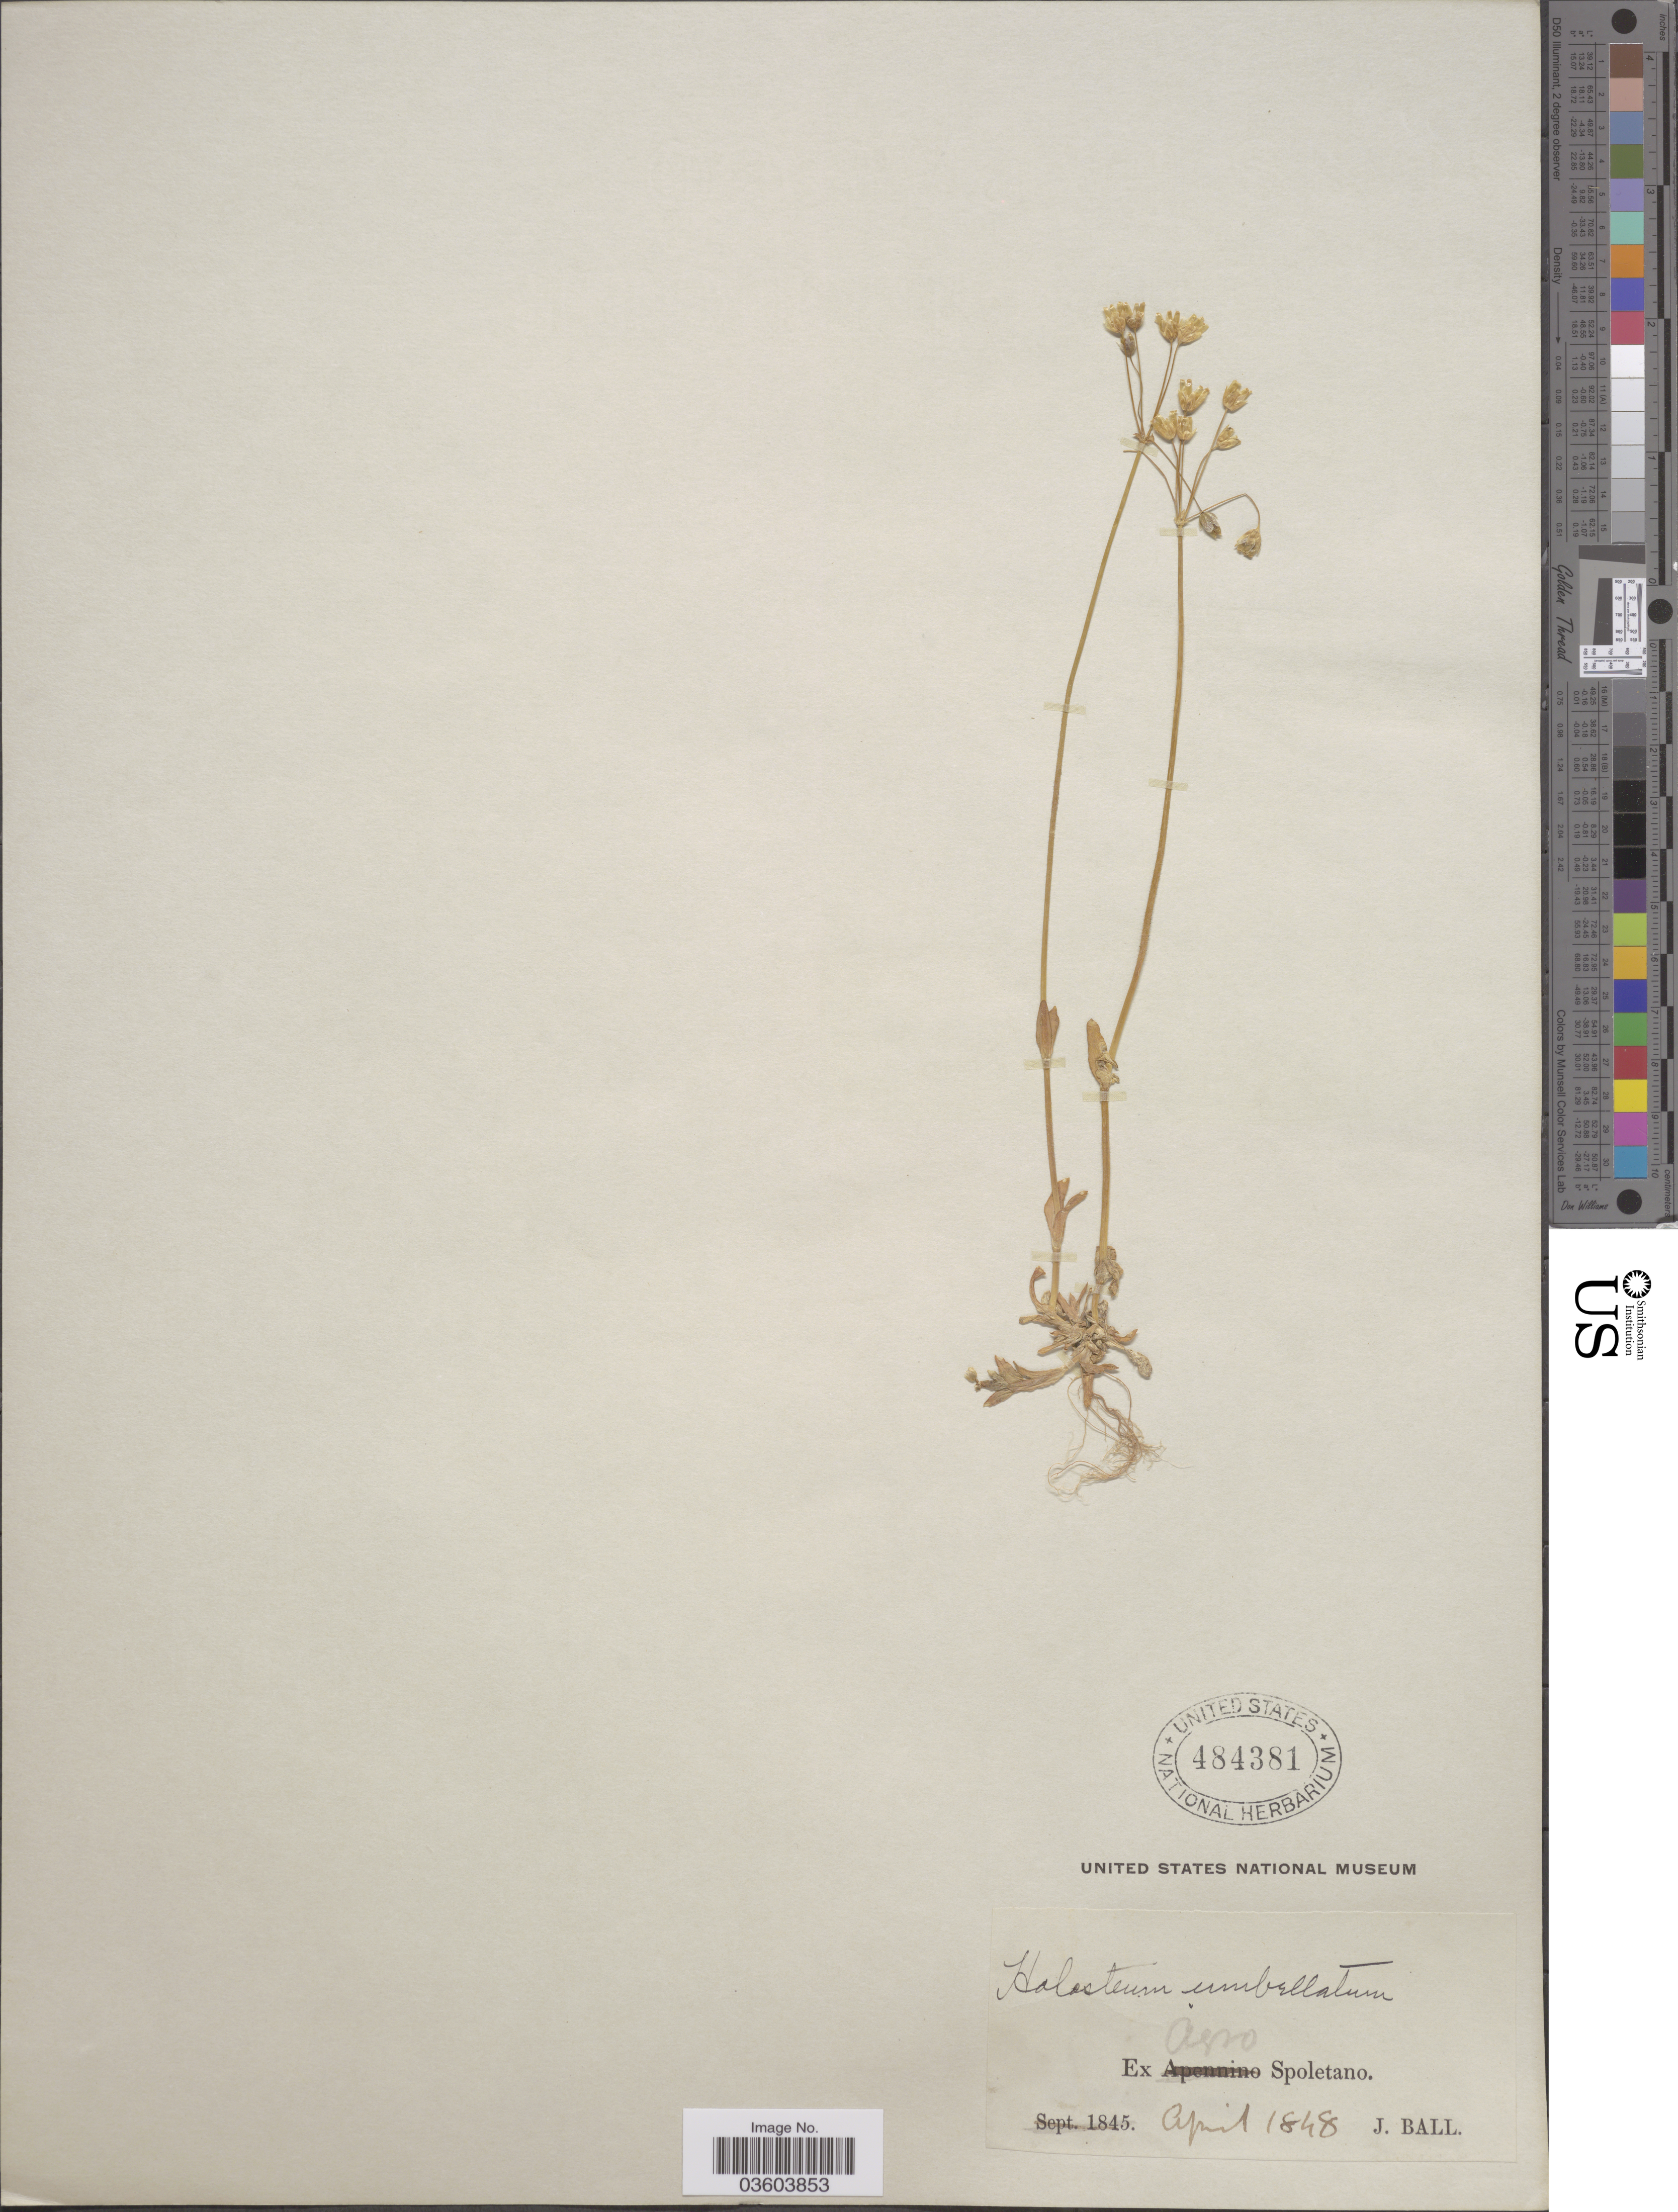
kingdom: Plantae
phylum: Tracheophyta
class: Magnoliopsida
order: Caryophyllales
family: Caryophyllaceae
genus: Holosteum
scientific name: Holosteum umbellatum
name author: L.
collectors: J. Ball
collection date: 1848-04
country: Italy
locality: Ex agro Spoletano.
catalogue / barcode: US 484381